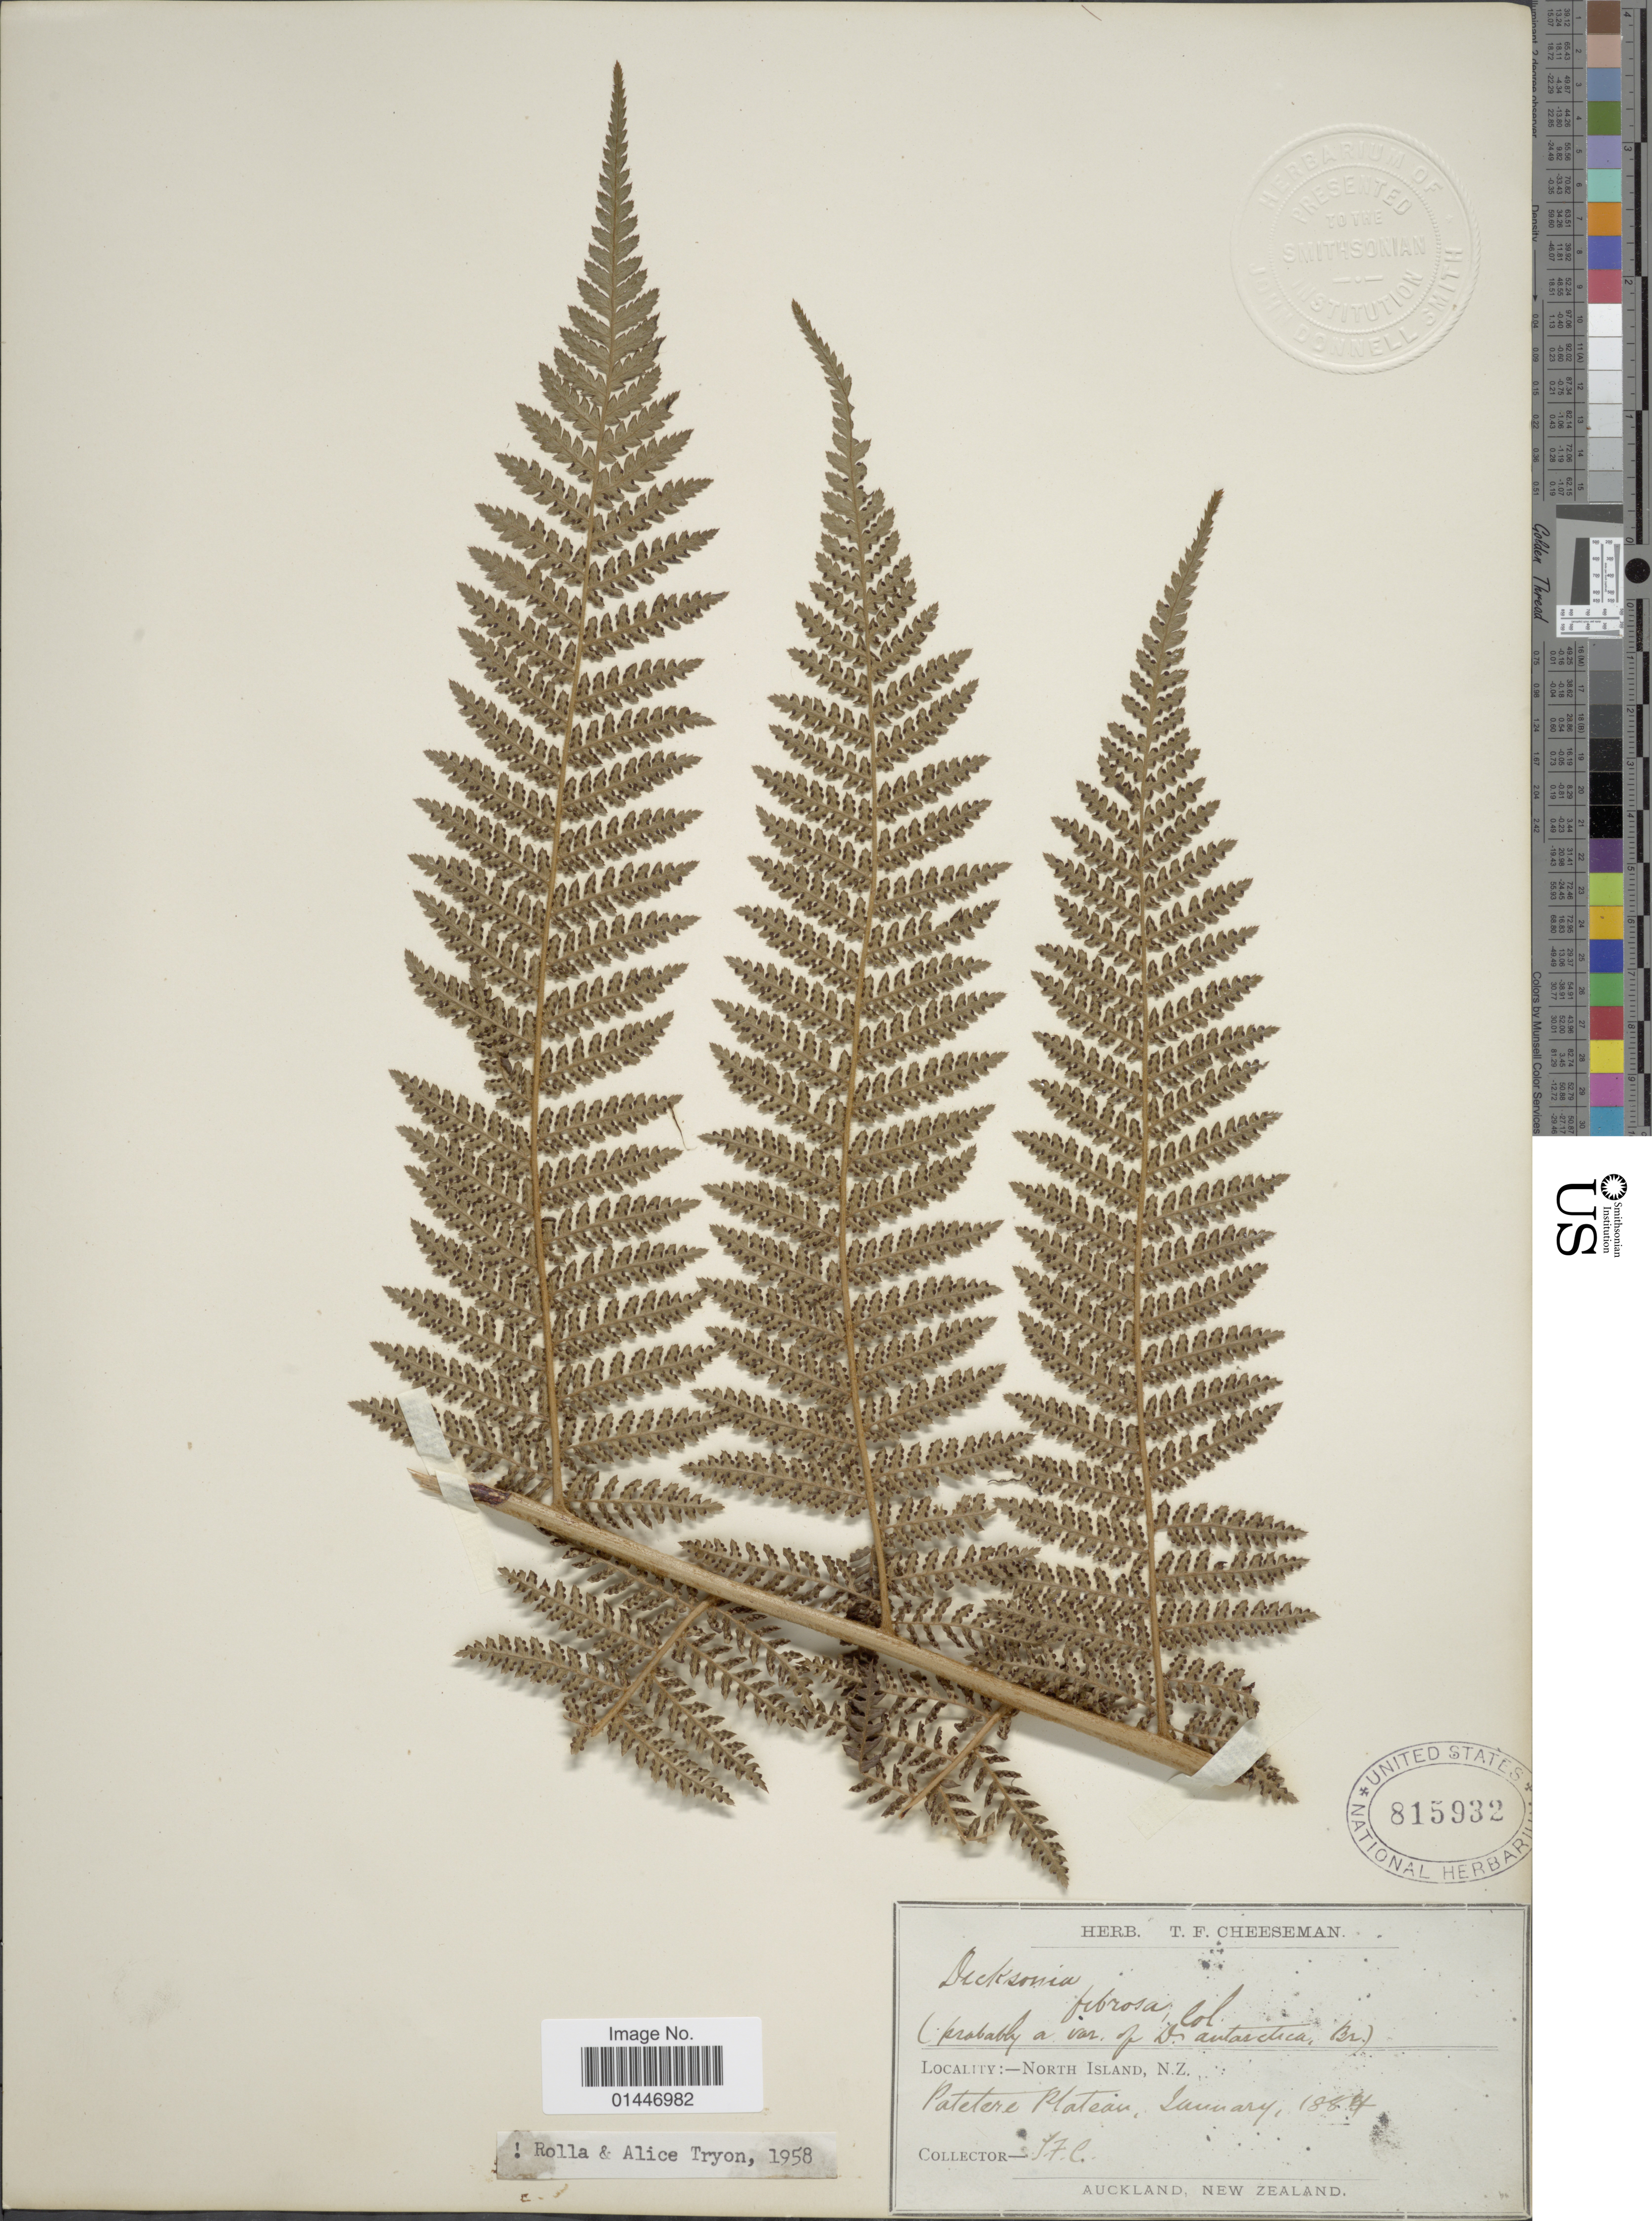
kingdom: Plantae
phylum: Tracheophyta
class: Polypodiopsida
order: Cyatheales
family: Dicksoniaceae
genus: Dicksonia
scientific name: Dicksonia fibrosa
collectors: ex herb. T. F. Cheeseman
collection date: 1884-01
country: New Zealand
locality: North Island, Patetere Plateau.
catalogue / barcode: US 815932